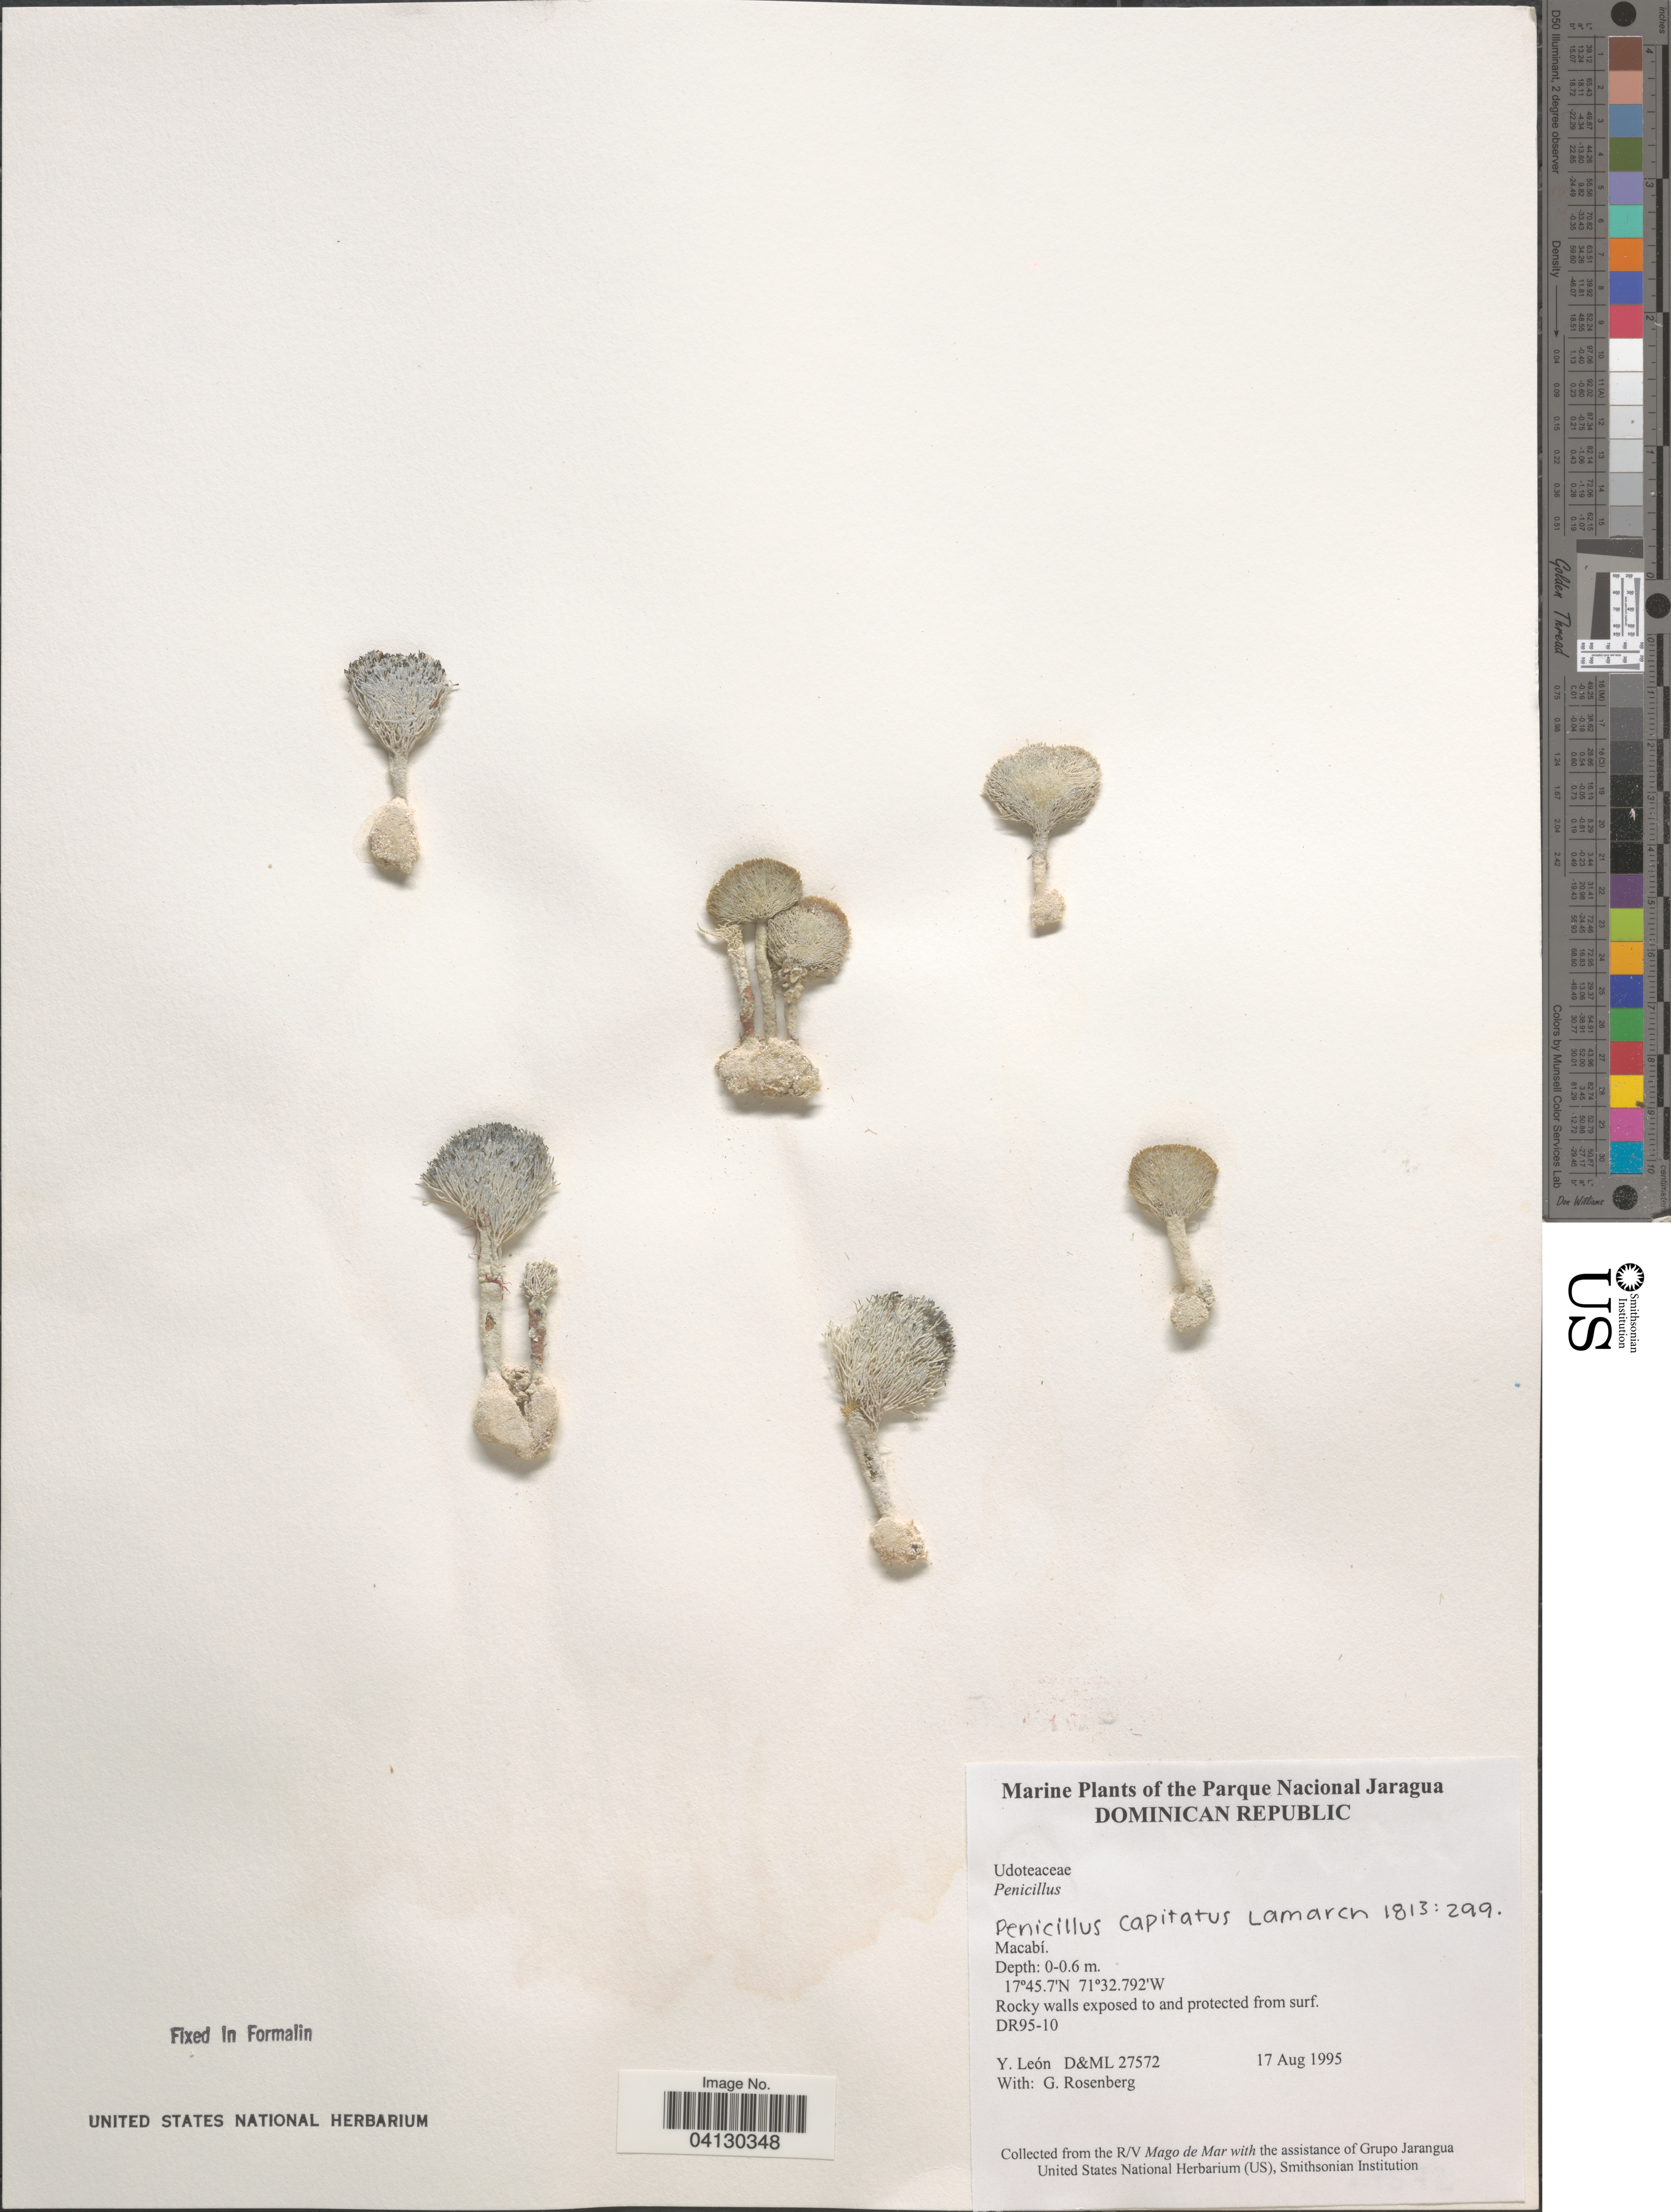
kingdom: Plantae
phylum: Chlorophyta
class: Ulvophyceae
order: Bryopsidales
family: Udoteaceae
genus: Penicillus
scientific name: Penicillus capitatus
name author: Lam.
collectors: Y. León & G. Rosenberg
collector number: D&ML27572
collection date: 1995-08-17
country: Dominican Republic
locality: The Parque Nacional Jaragua. Macabí.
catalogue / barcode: US 328973